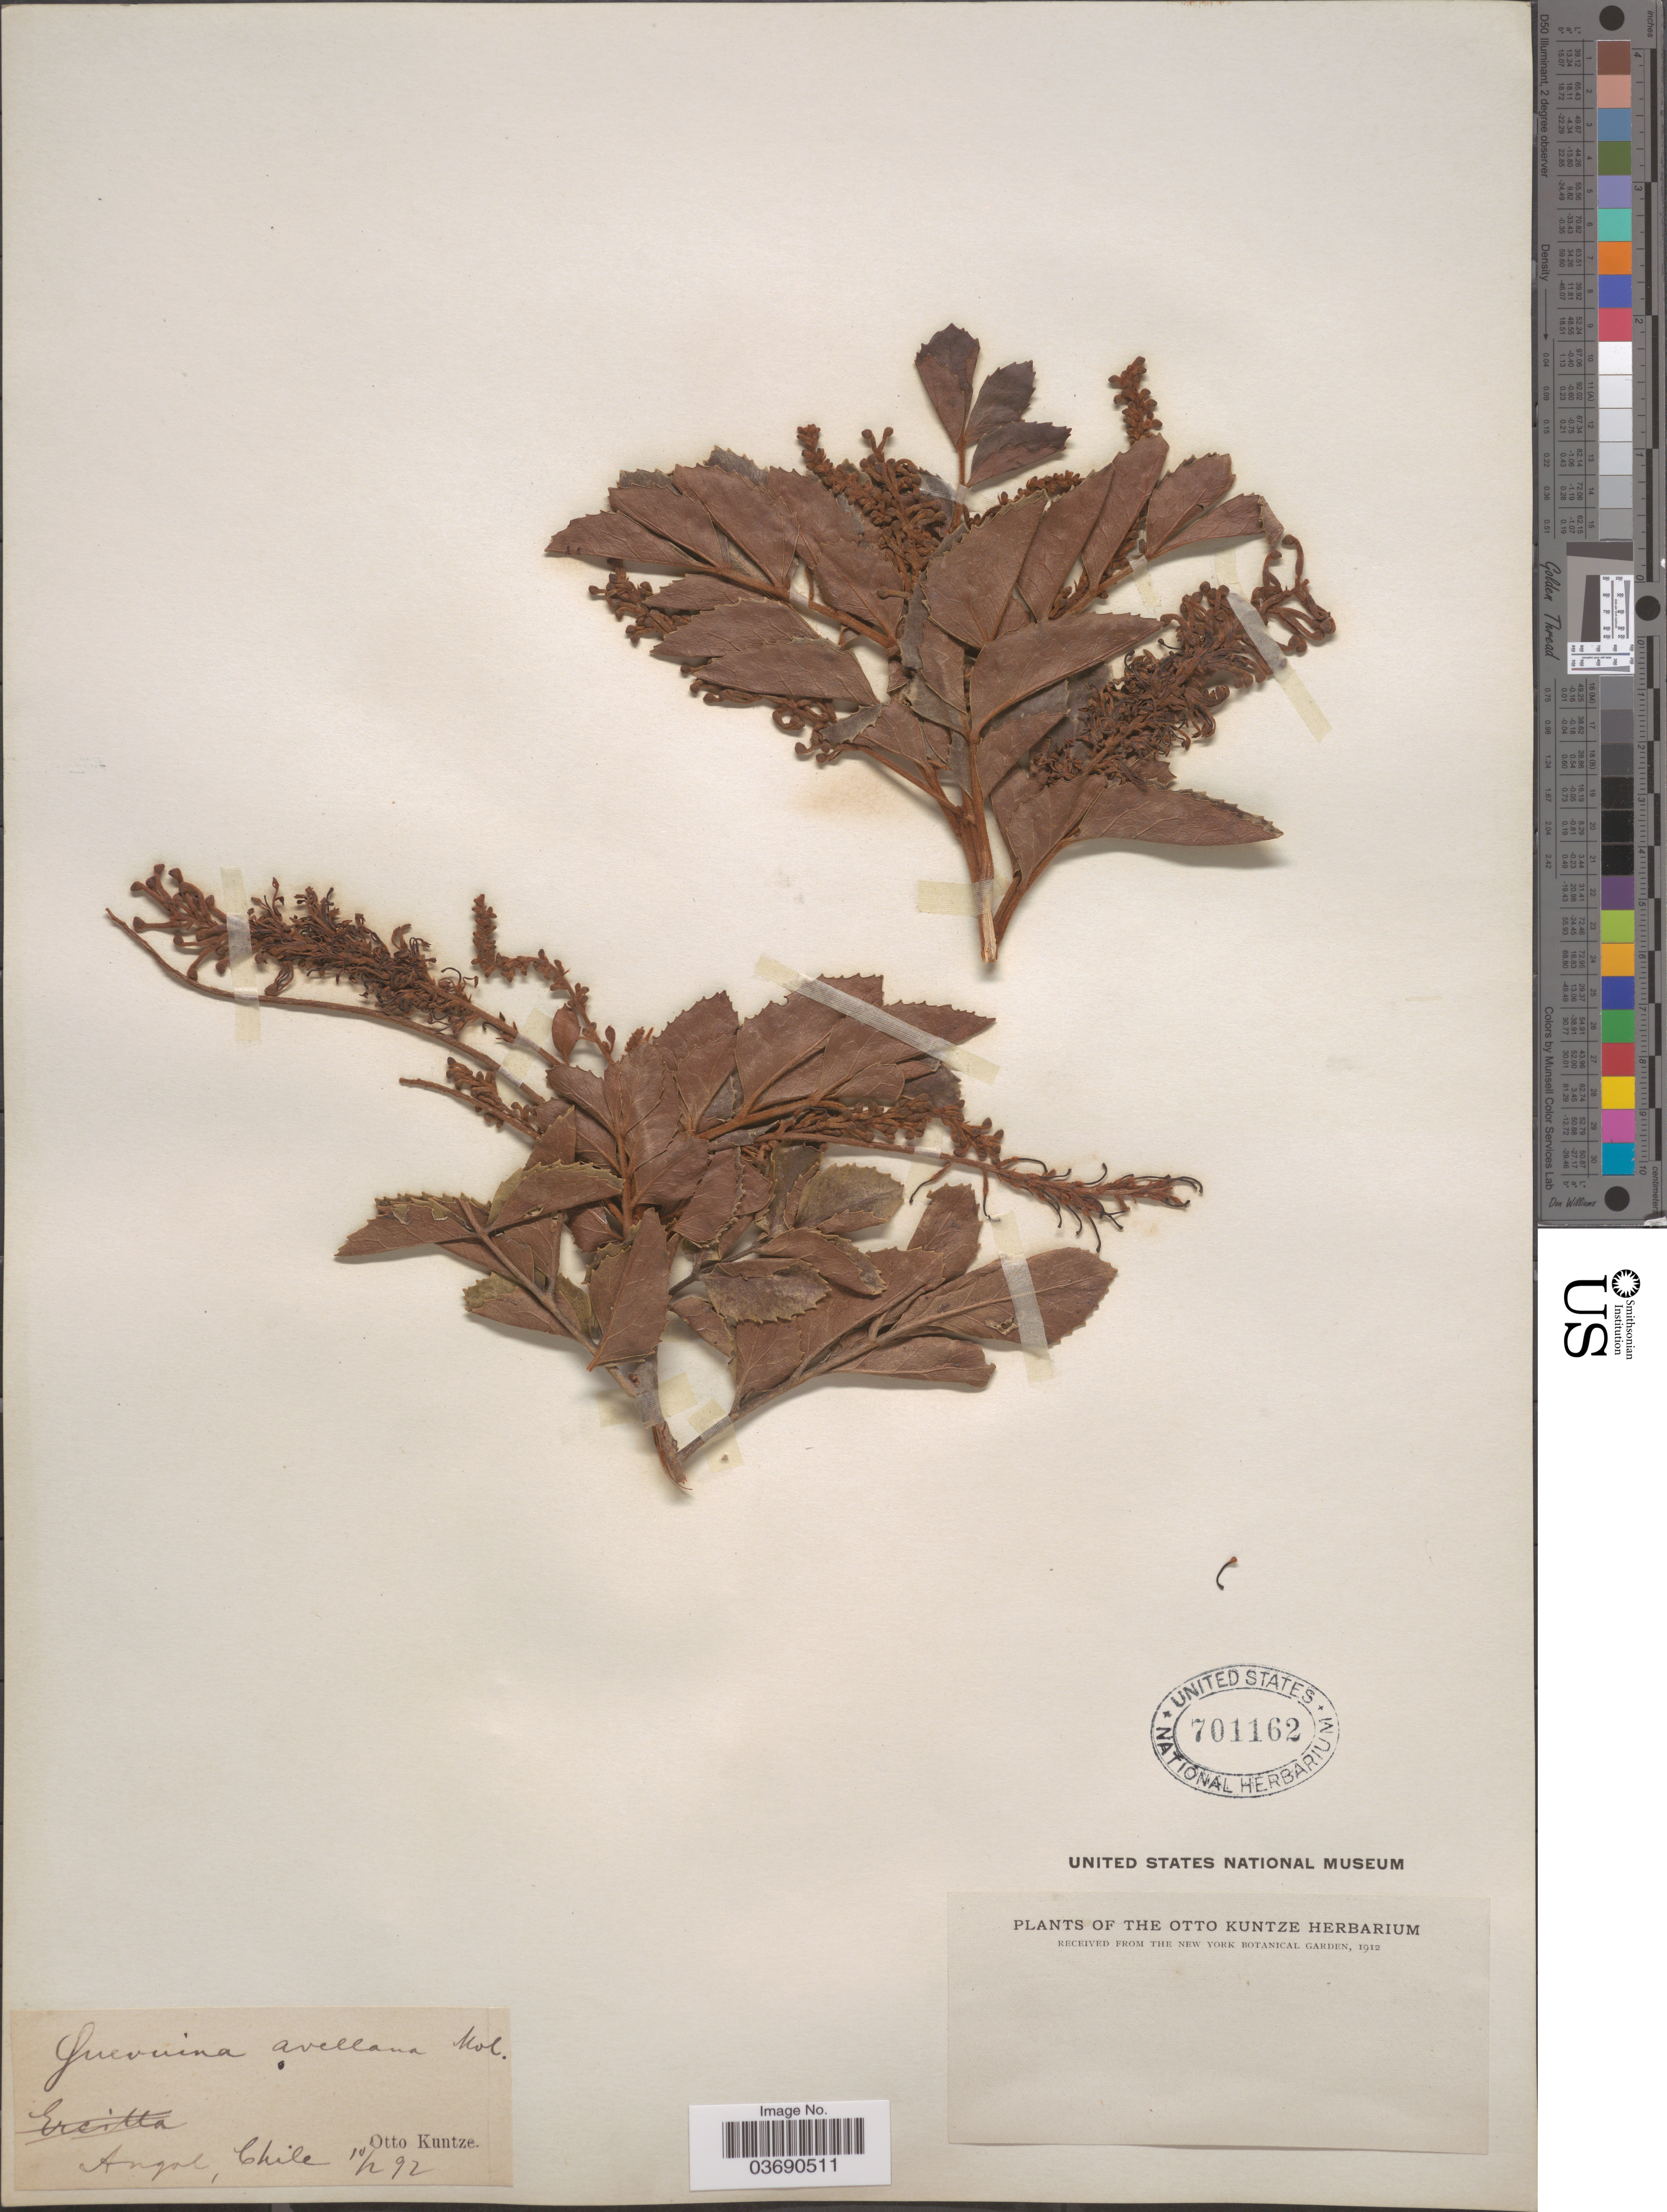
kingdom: Plantae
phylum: Tracheophyta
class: Magnoliopsida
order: Proteales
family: Proteaceae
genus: Gevuina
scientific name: Gevuina avellana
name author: Molina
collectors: C.E.O. Kuntze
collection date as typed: Transcribed d/m/y: 10/2/92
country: Chile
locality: Angol.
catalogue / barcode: US 701162